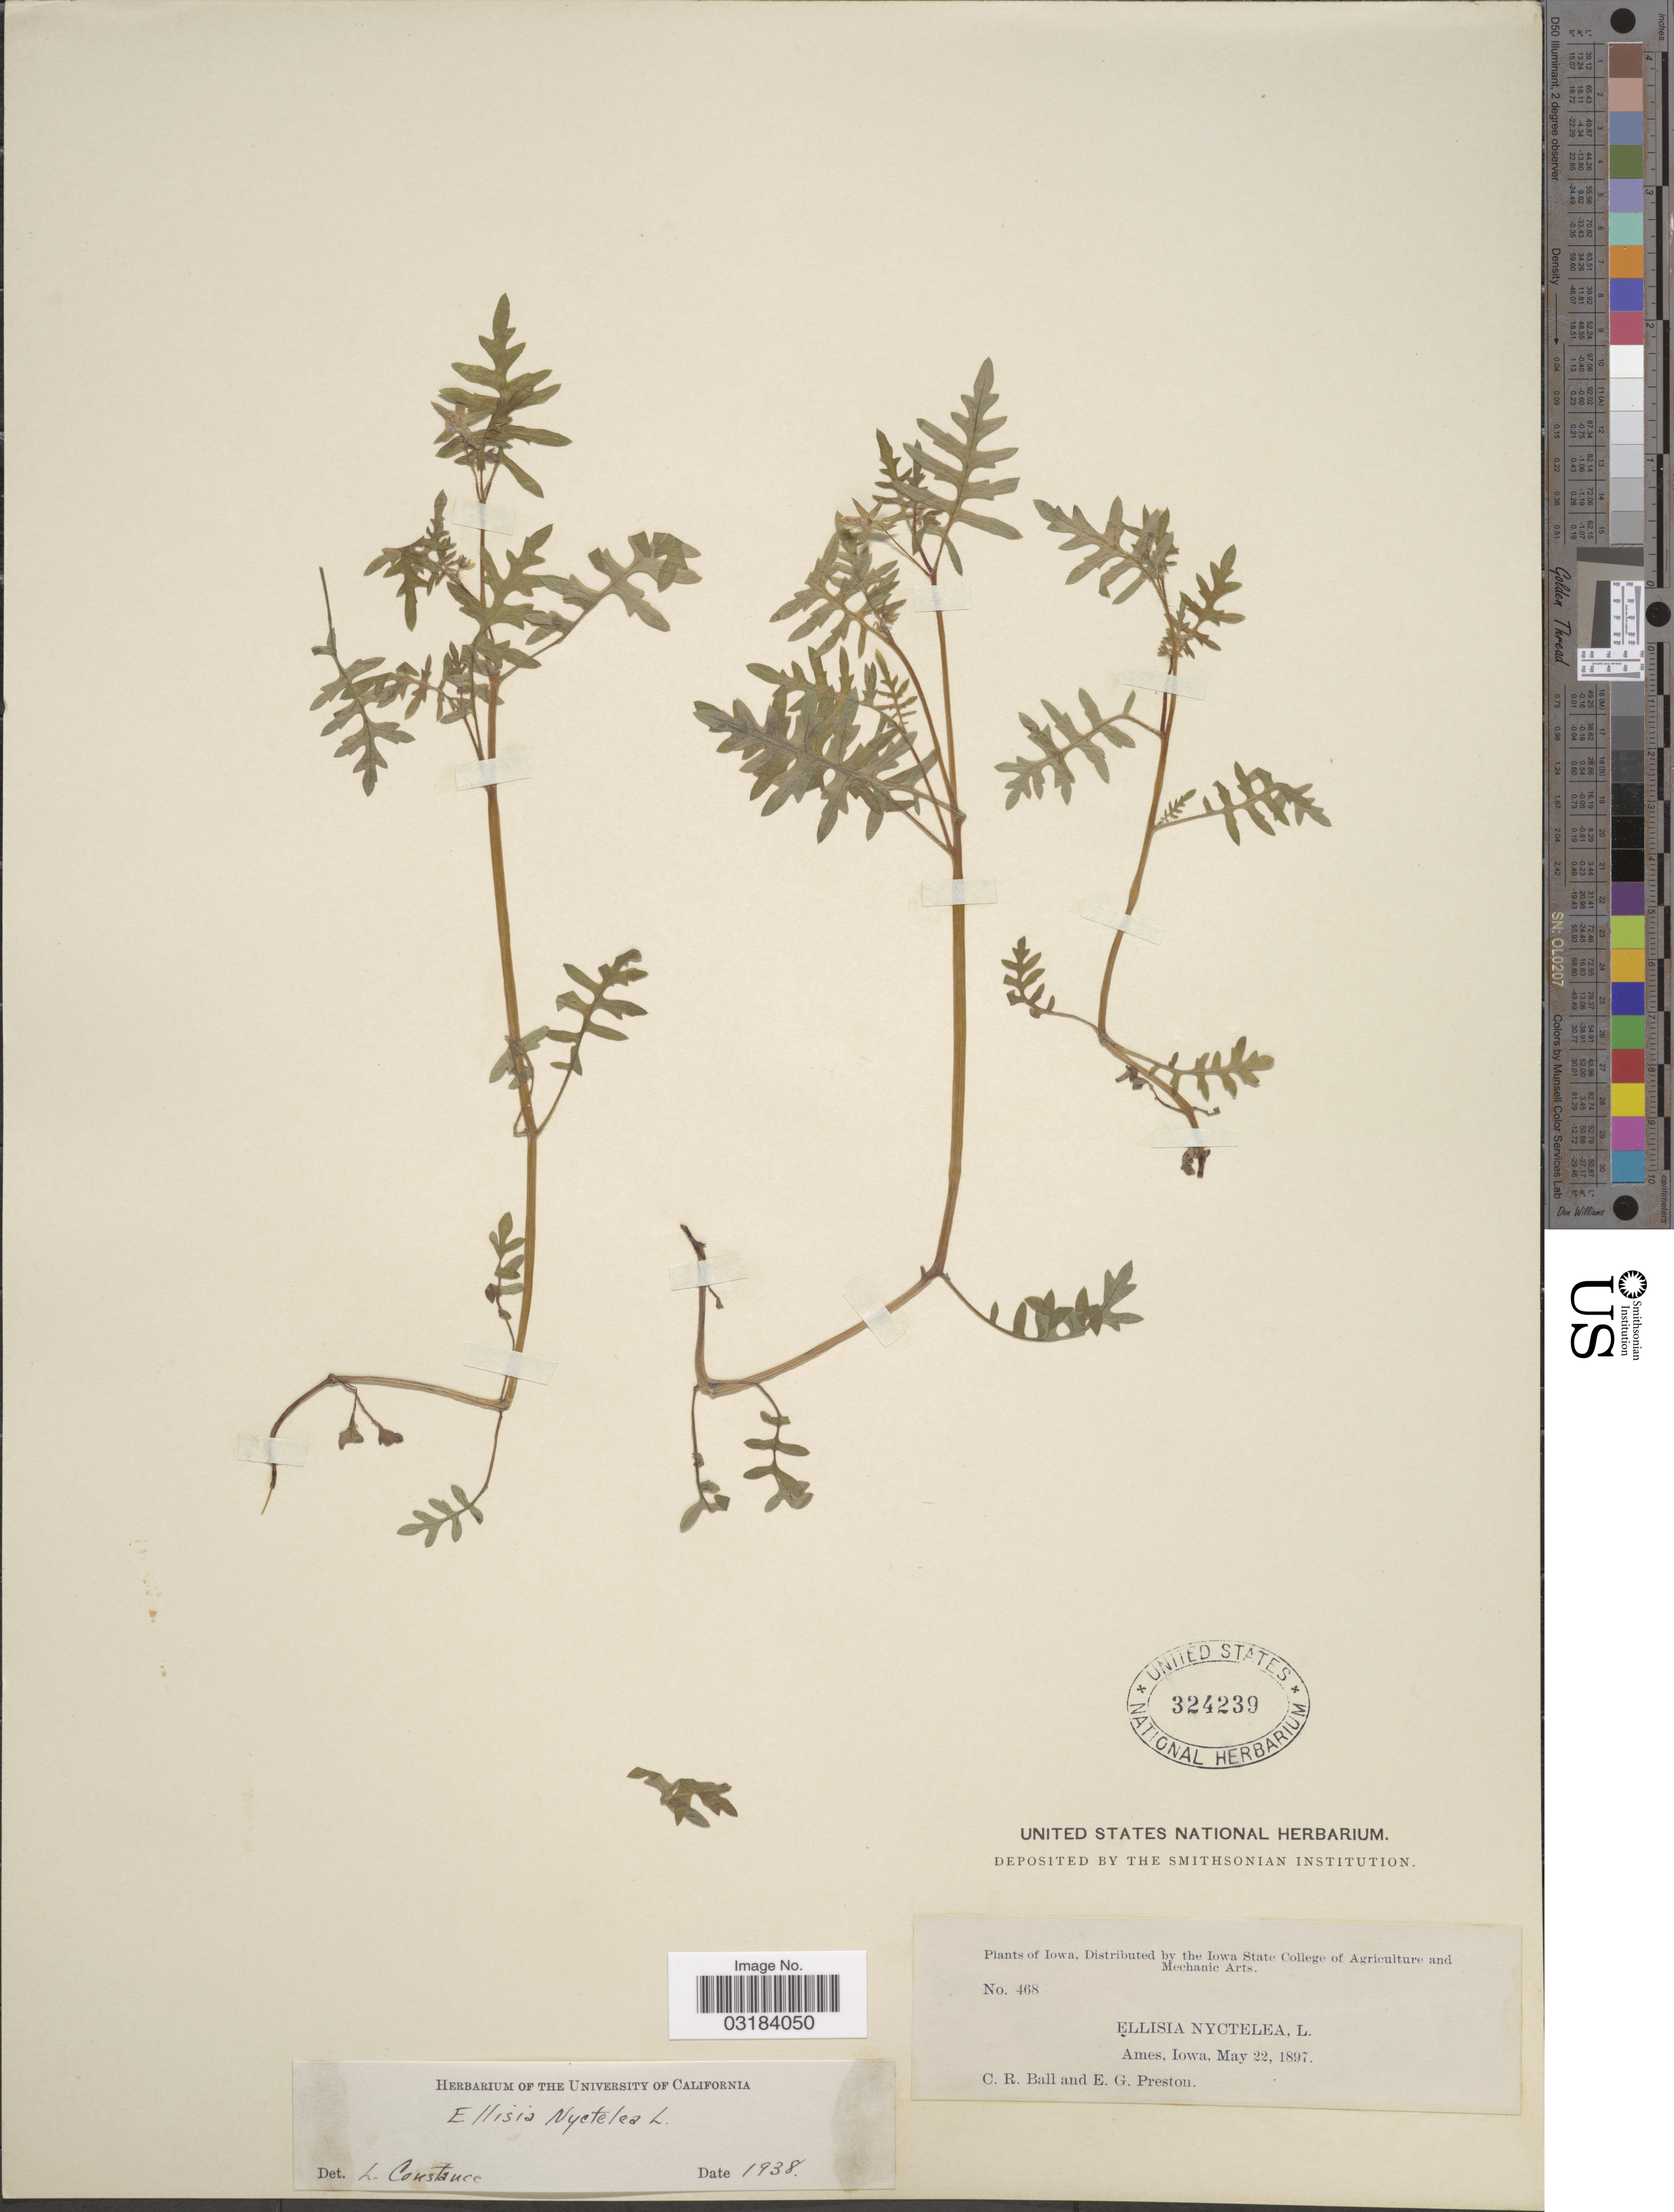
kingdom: Plantae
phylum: Tracheophyta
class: Magnoliopsida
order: Boraginales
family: Hydrophyllaceae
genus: Ellisia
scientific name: Ellisia nyctelea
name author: L.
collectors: C. R. Ball & E. Preston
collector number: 468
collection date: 1897-05-22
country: United States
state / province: Iowa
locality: Ames.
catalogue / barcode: US 324239